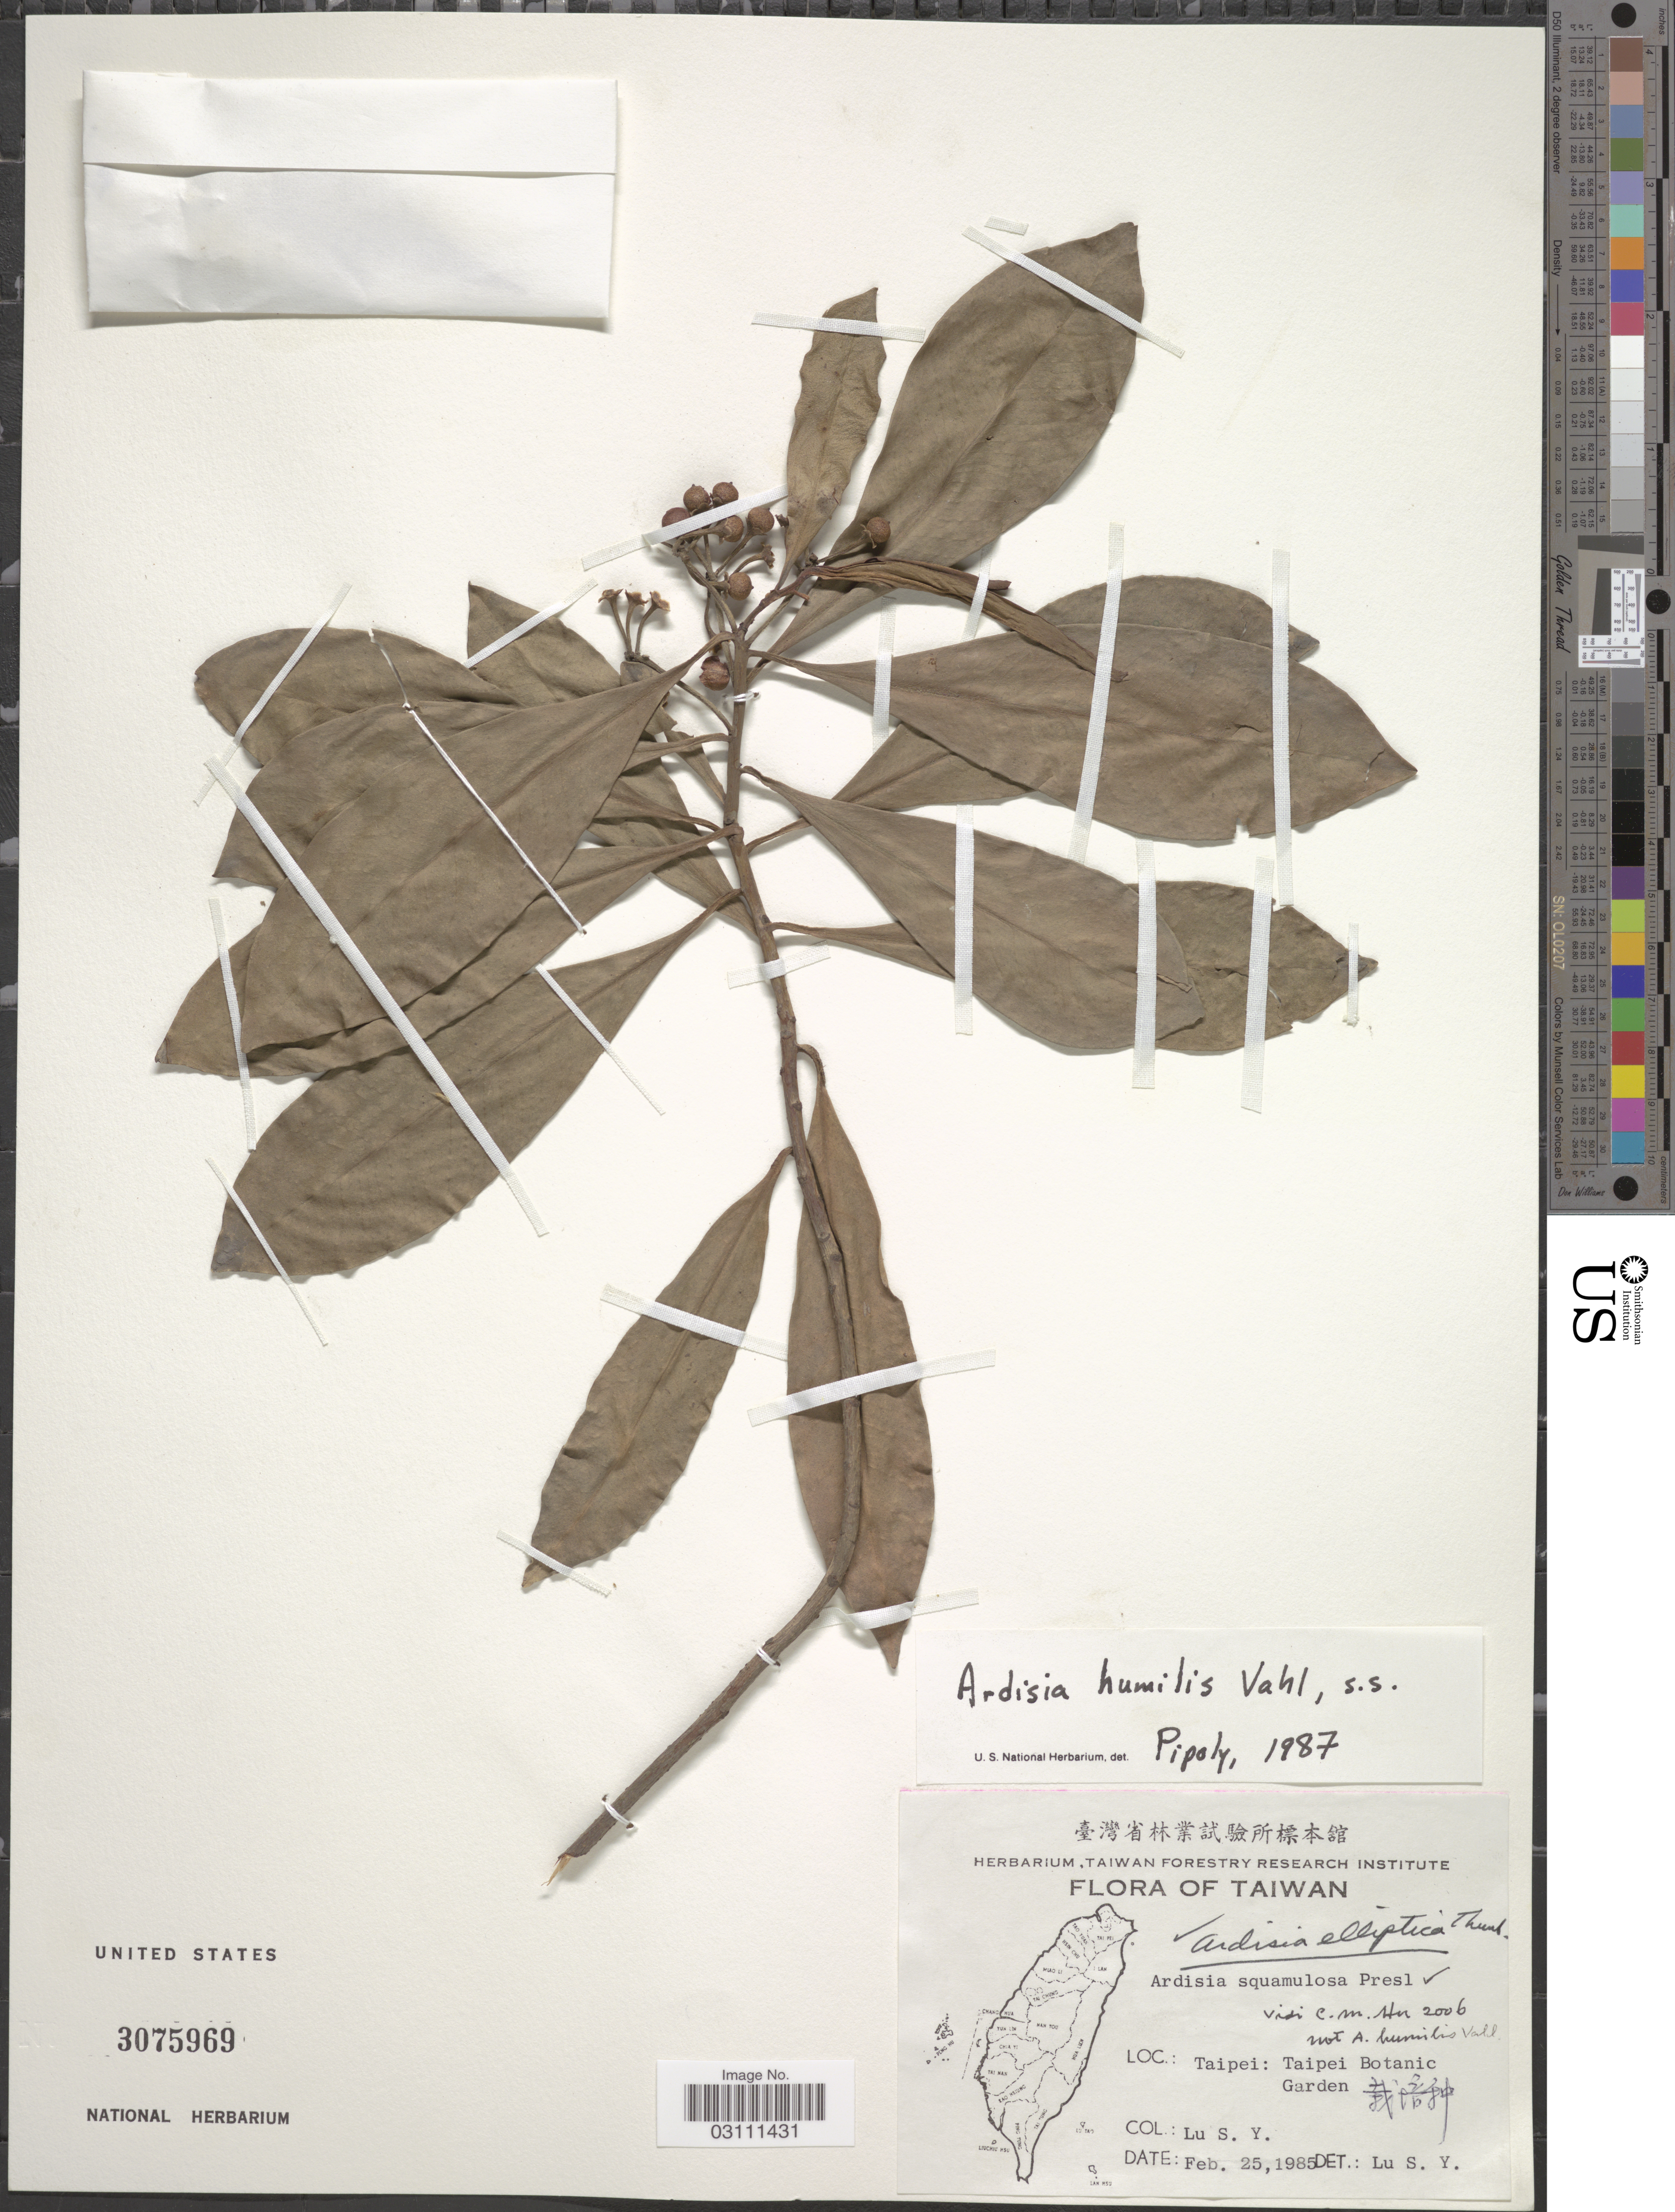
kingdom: Plantae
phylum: Tracheophyta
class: Magnoliopsida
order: Ericales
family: Primulaceae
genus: Ardisia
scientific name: Ardisia elliptica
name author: Thunb.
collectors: S. Y. Lu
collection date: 1985-02-25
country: Taiwan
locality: Taipei: Taipei Botanic Garden.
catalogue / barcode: US 3075969